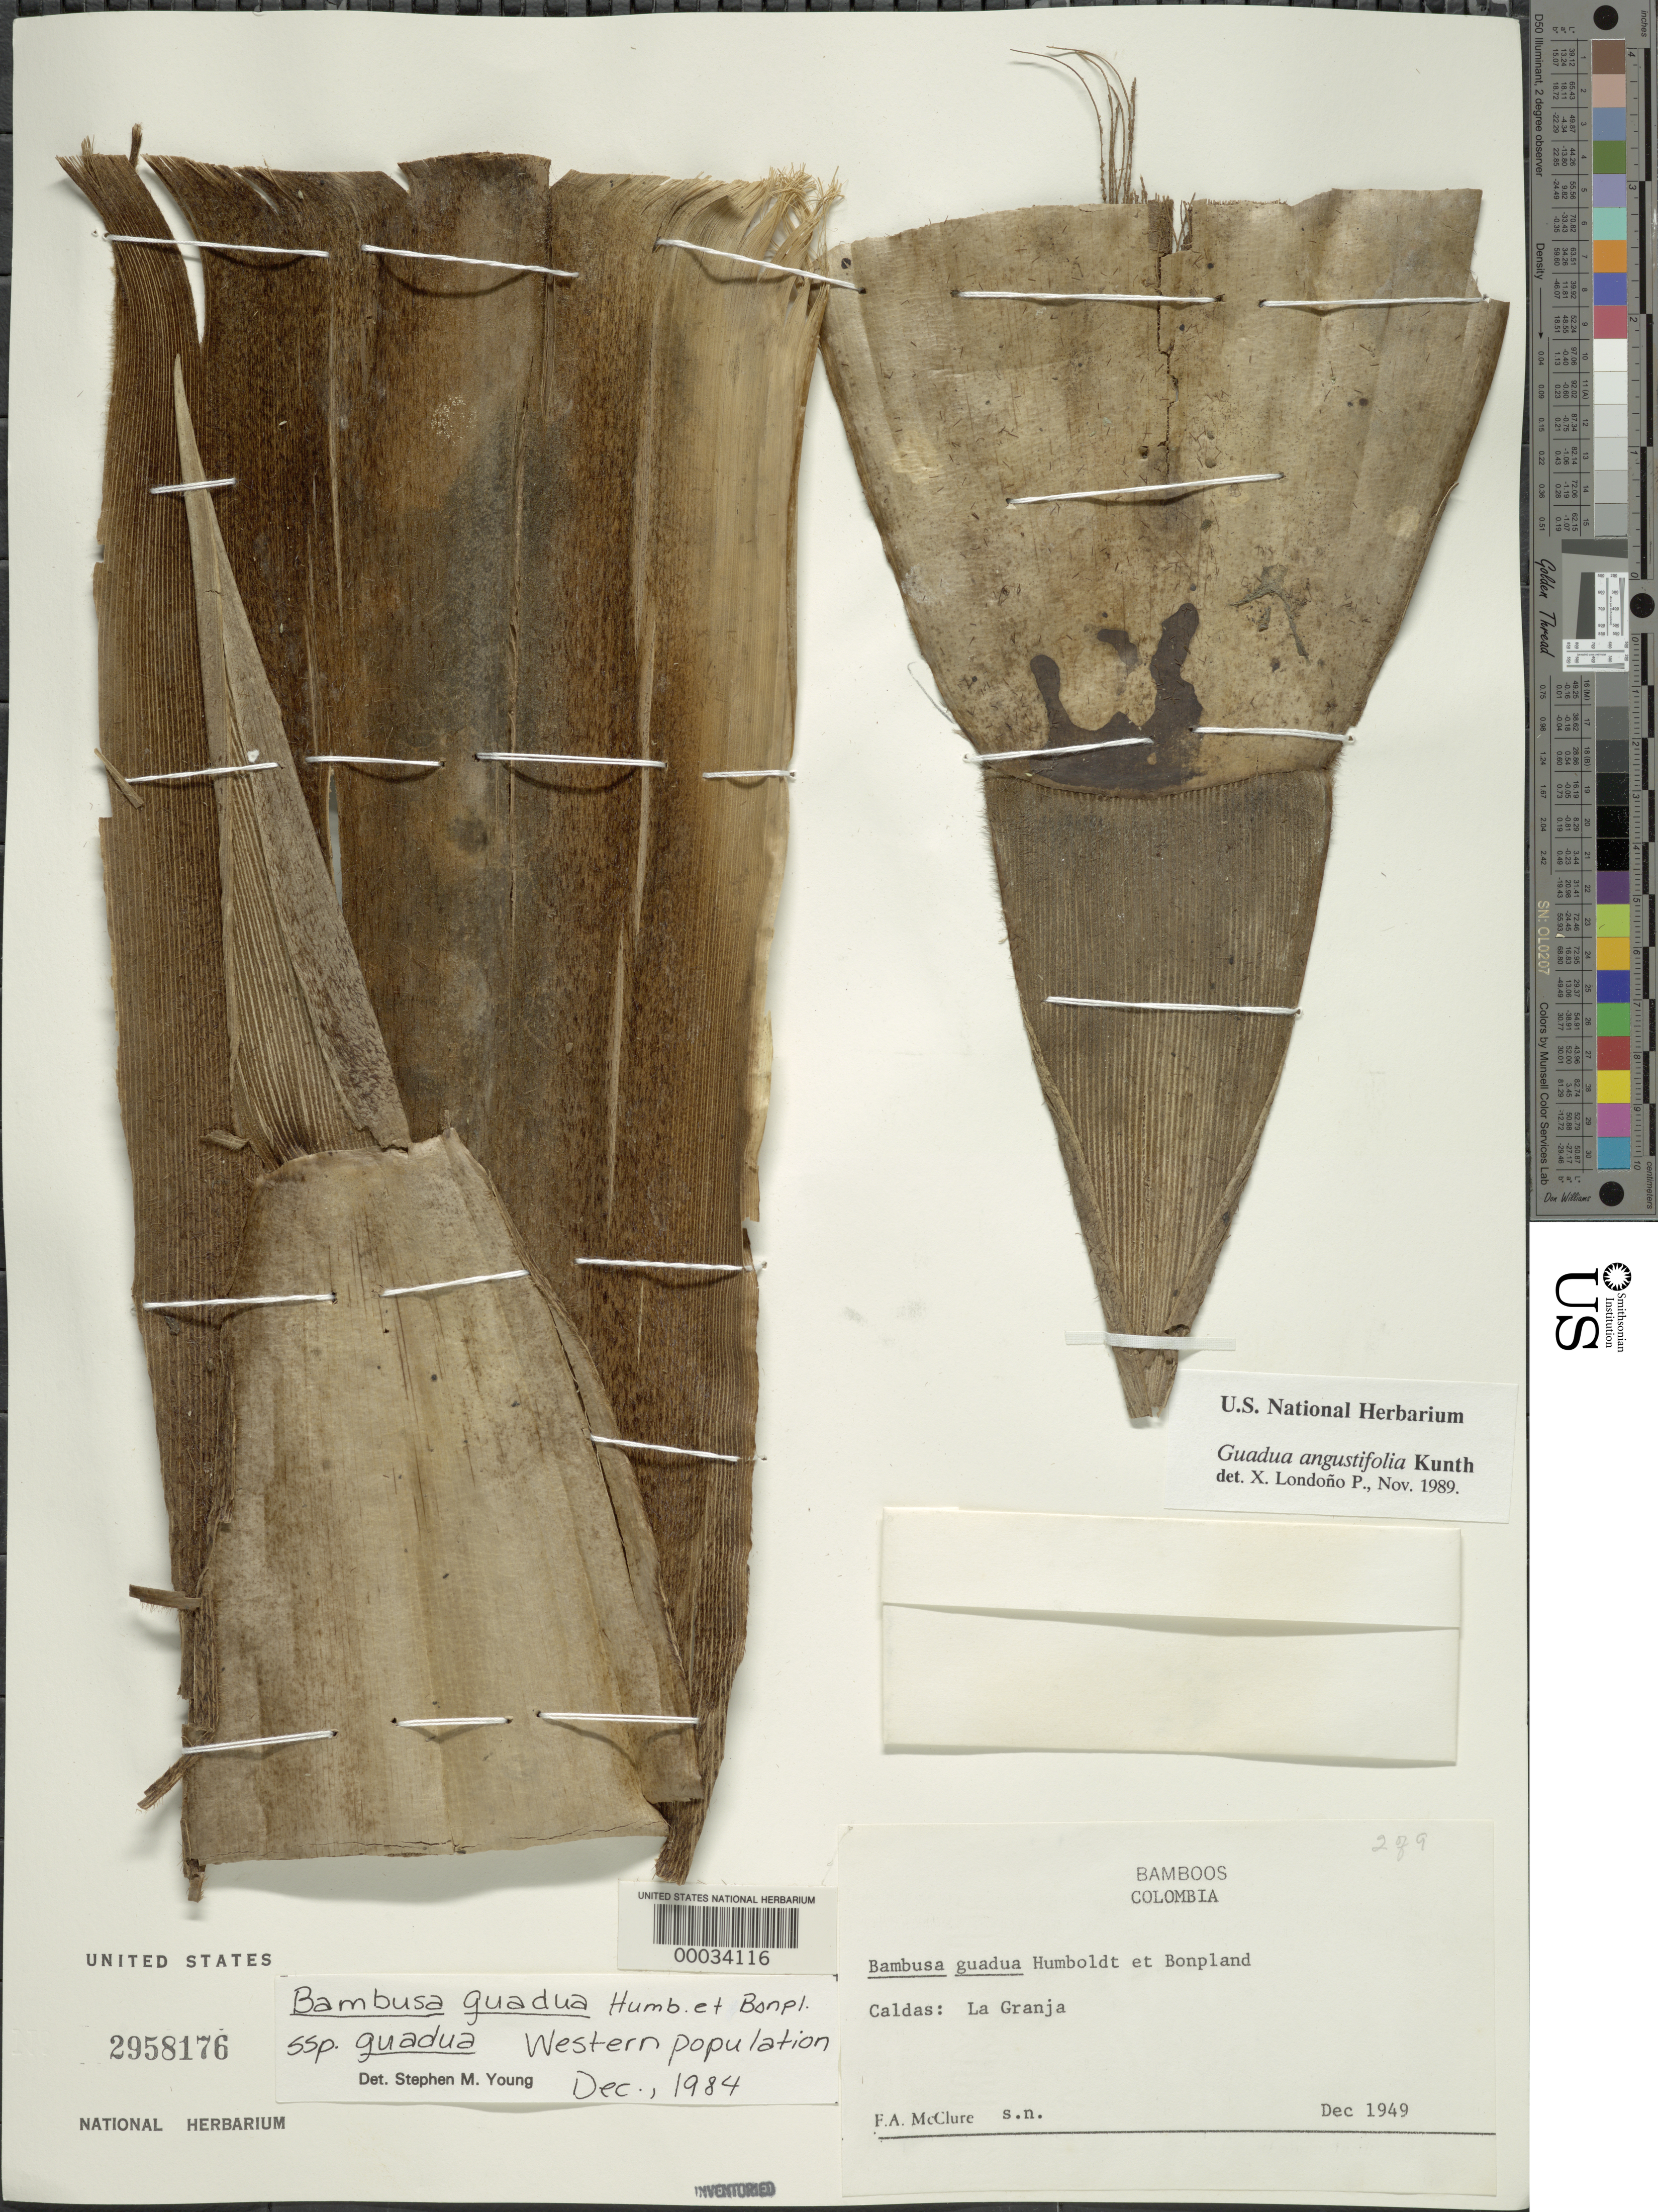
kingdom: Plantae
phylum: Tracheophyta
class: Liliopsida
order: Poales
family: Poaceae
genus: Guadua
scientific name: Guadua angustifolia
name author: Kunth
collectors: F. A. McClure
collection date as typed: Dec 1949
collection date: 1949-12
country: Colombia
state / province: Caldas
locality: La Granja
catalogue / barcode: US 2958176